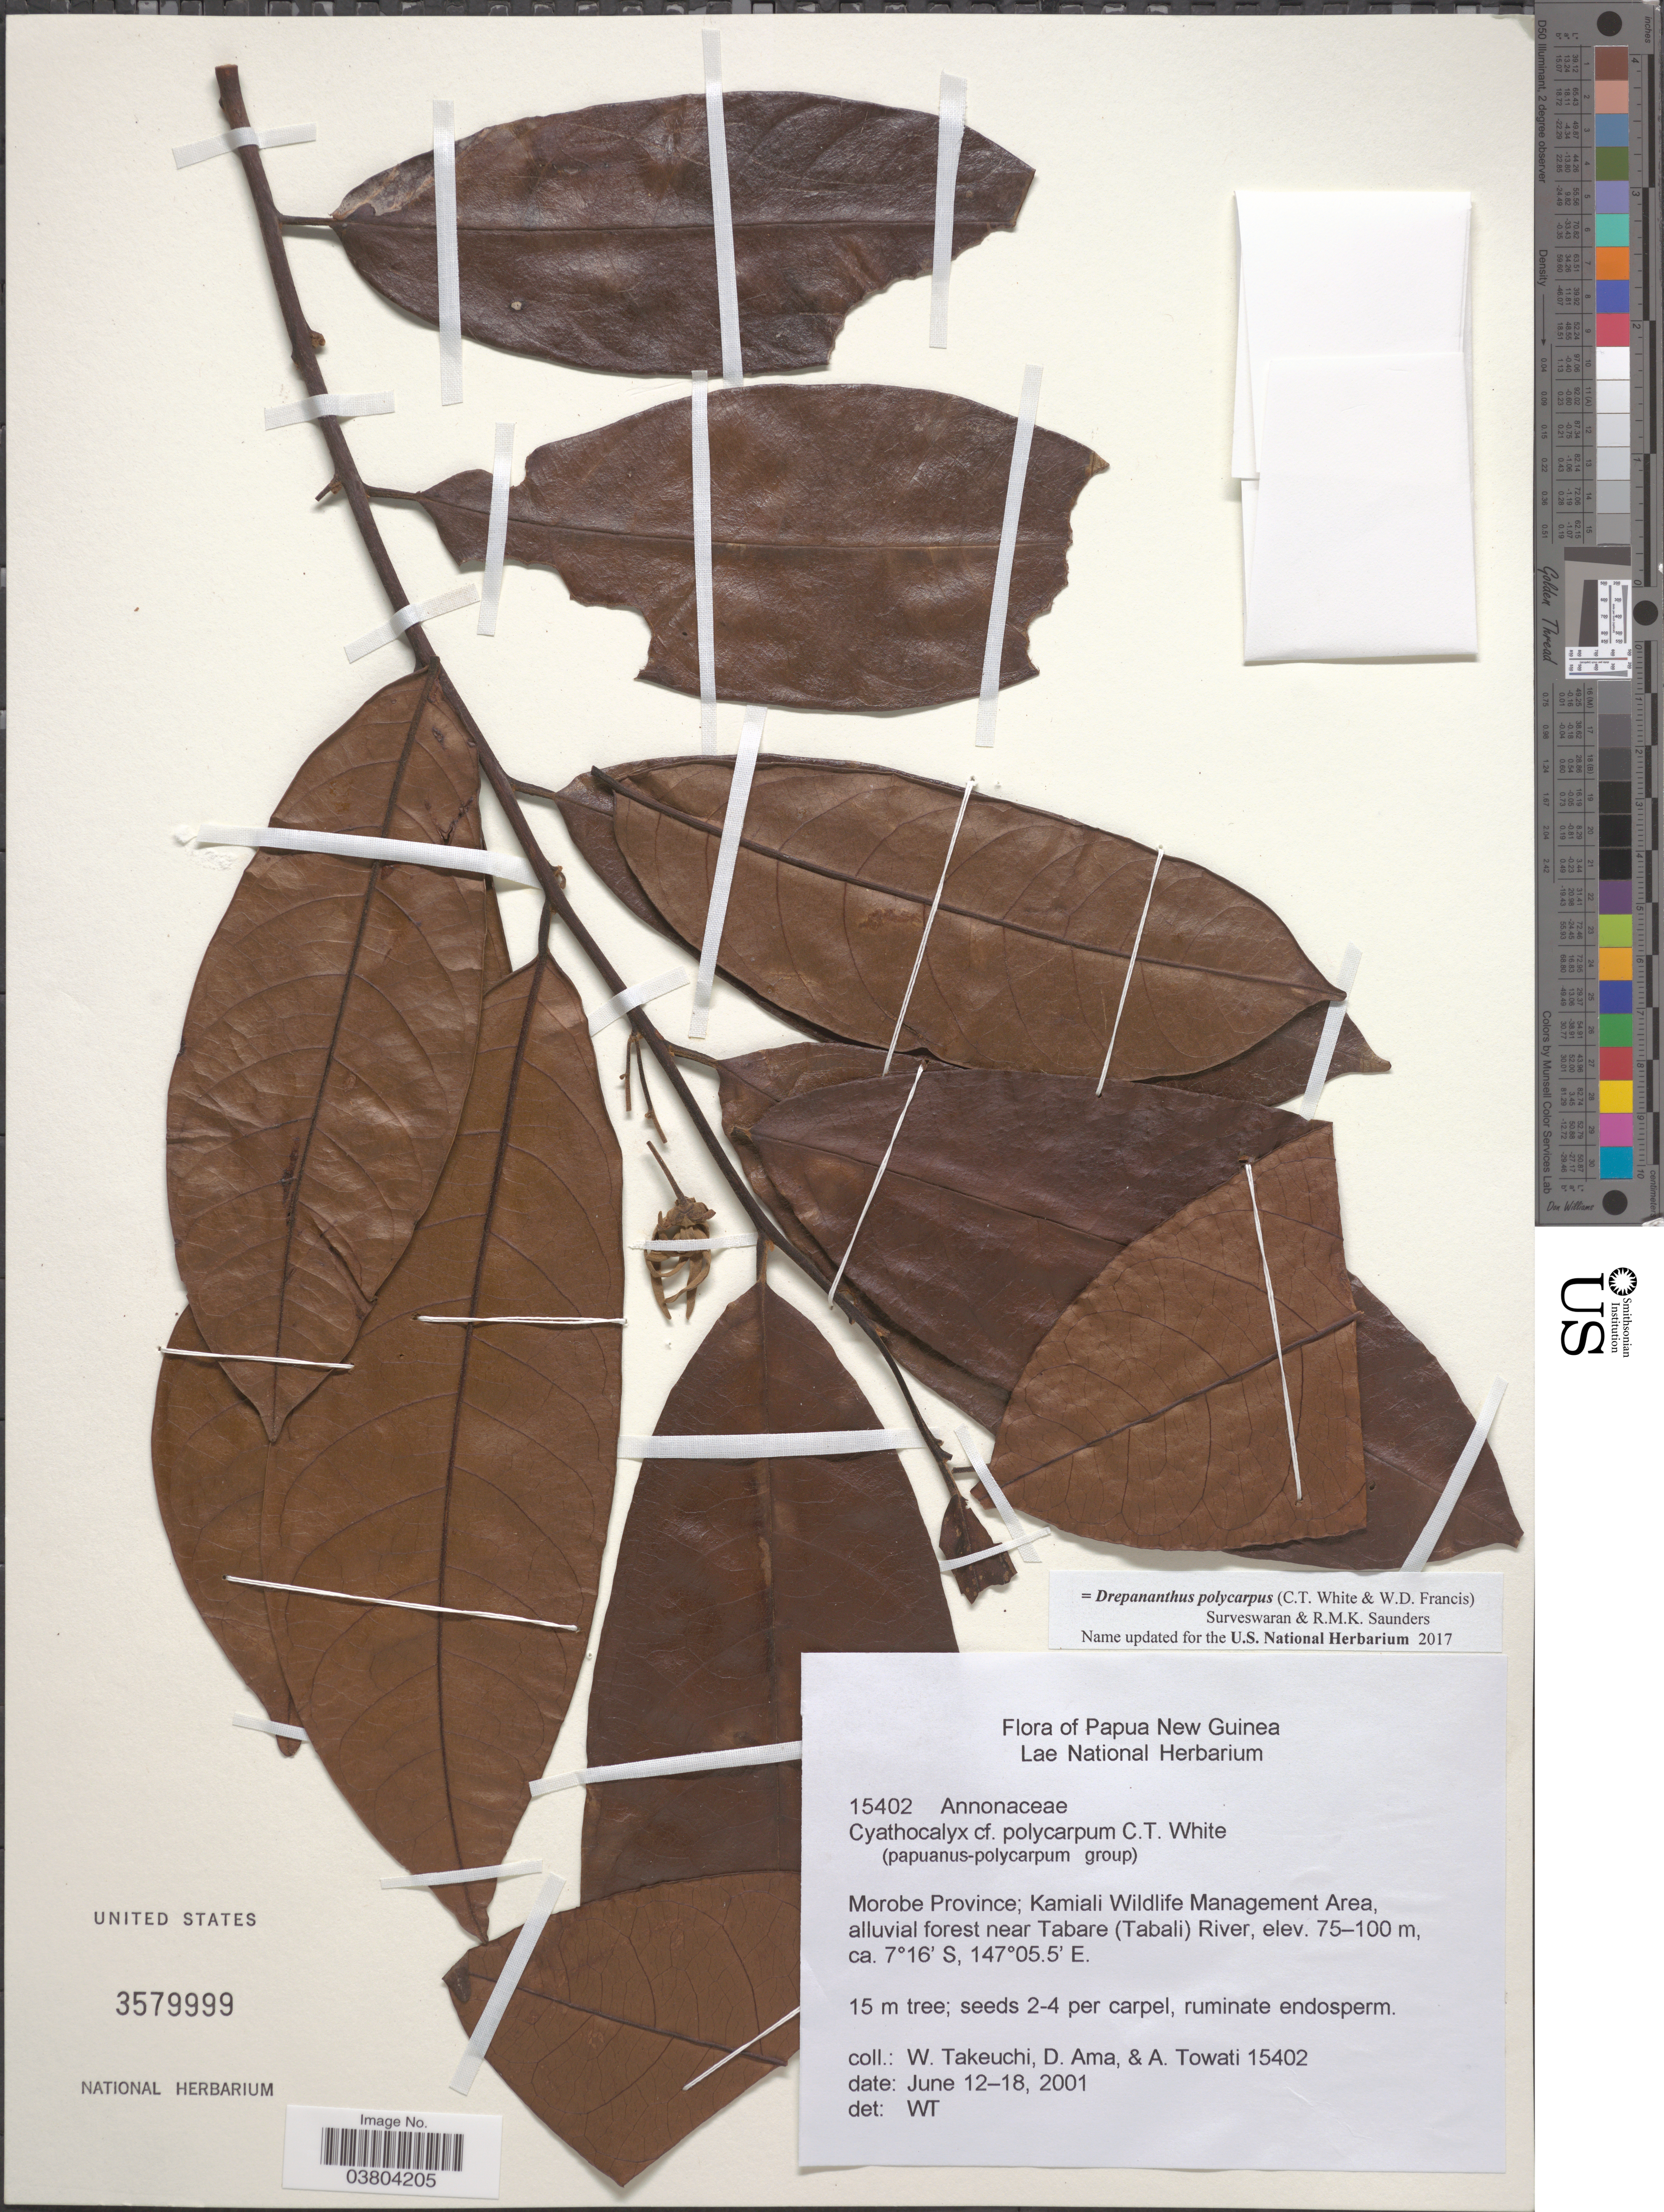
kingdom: Plantae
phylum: Tracheophyta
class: Magnoliopsida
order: Magnoliales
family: Annonaceae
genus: Drepananthus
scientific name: Drepananthus polycarpus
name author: (C.T. White & W.D. Francis) Surveswaran & R.M.K. Saunders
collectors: W. Takeuchi, D. Ama & A. Towati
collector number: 15402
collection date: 2001-06-12/2001-06-18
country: Papua New Guinea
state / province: Morobe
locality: Kamiali Wildlife Management Area, alluvial forest near Tabare (Tabali) River.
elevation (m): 75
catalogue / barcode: US 3579999